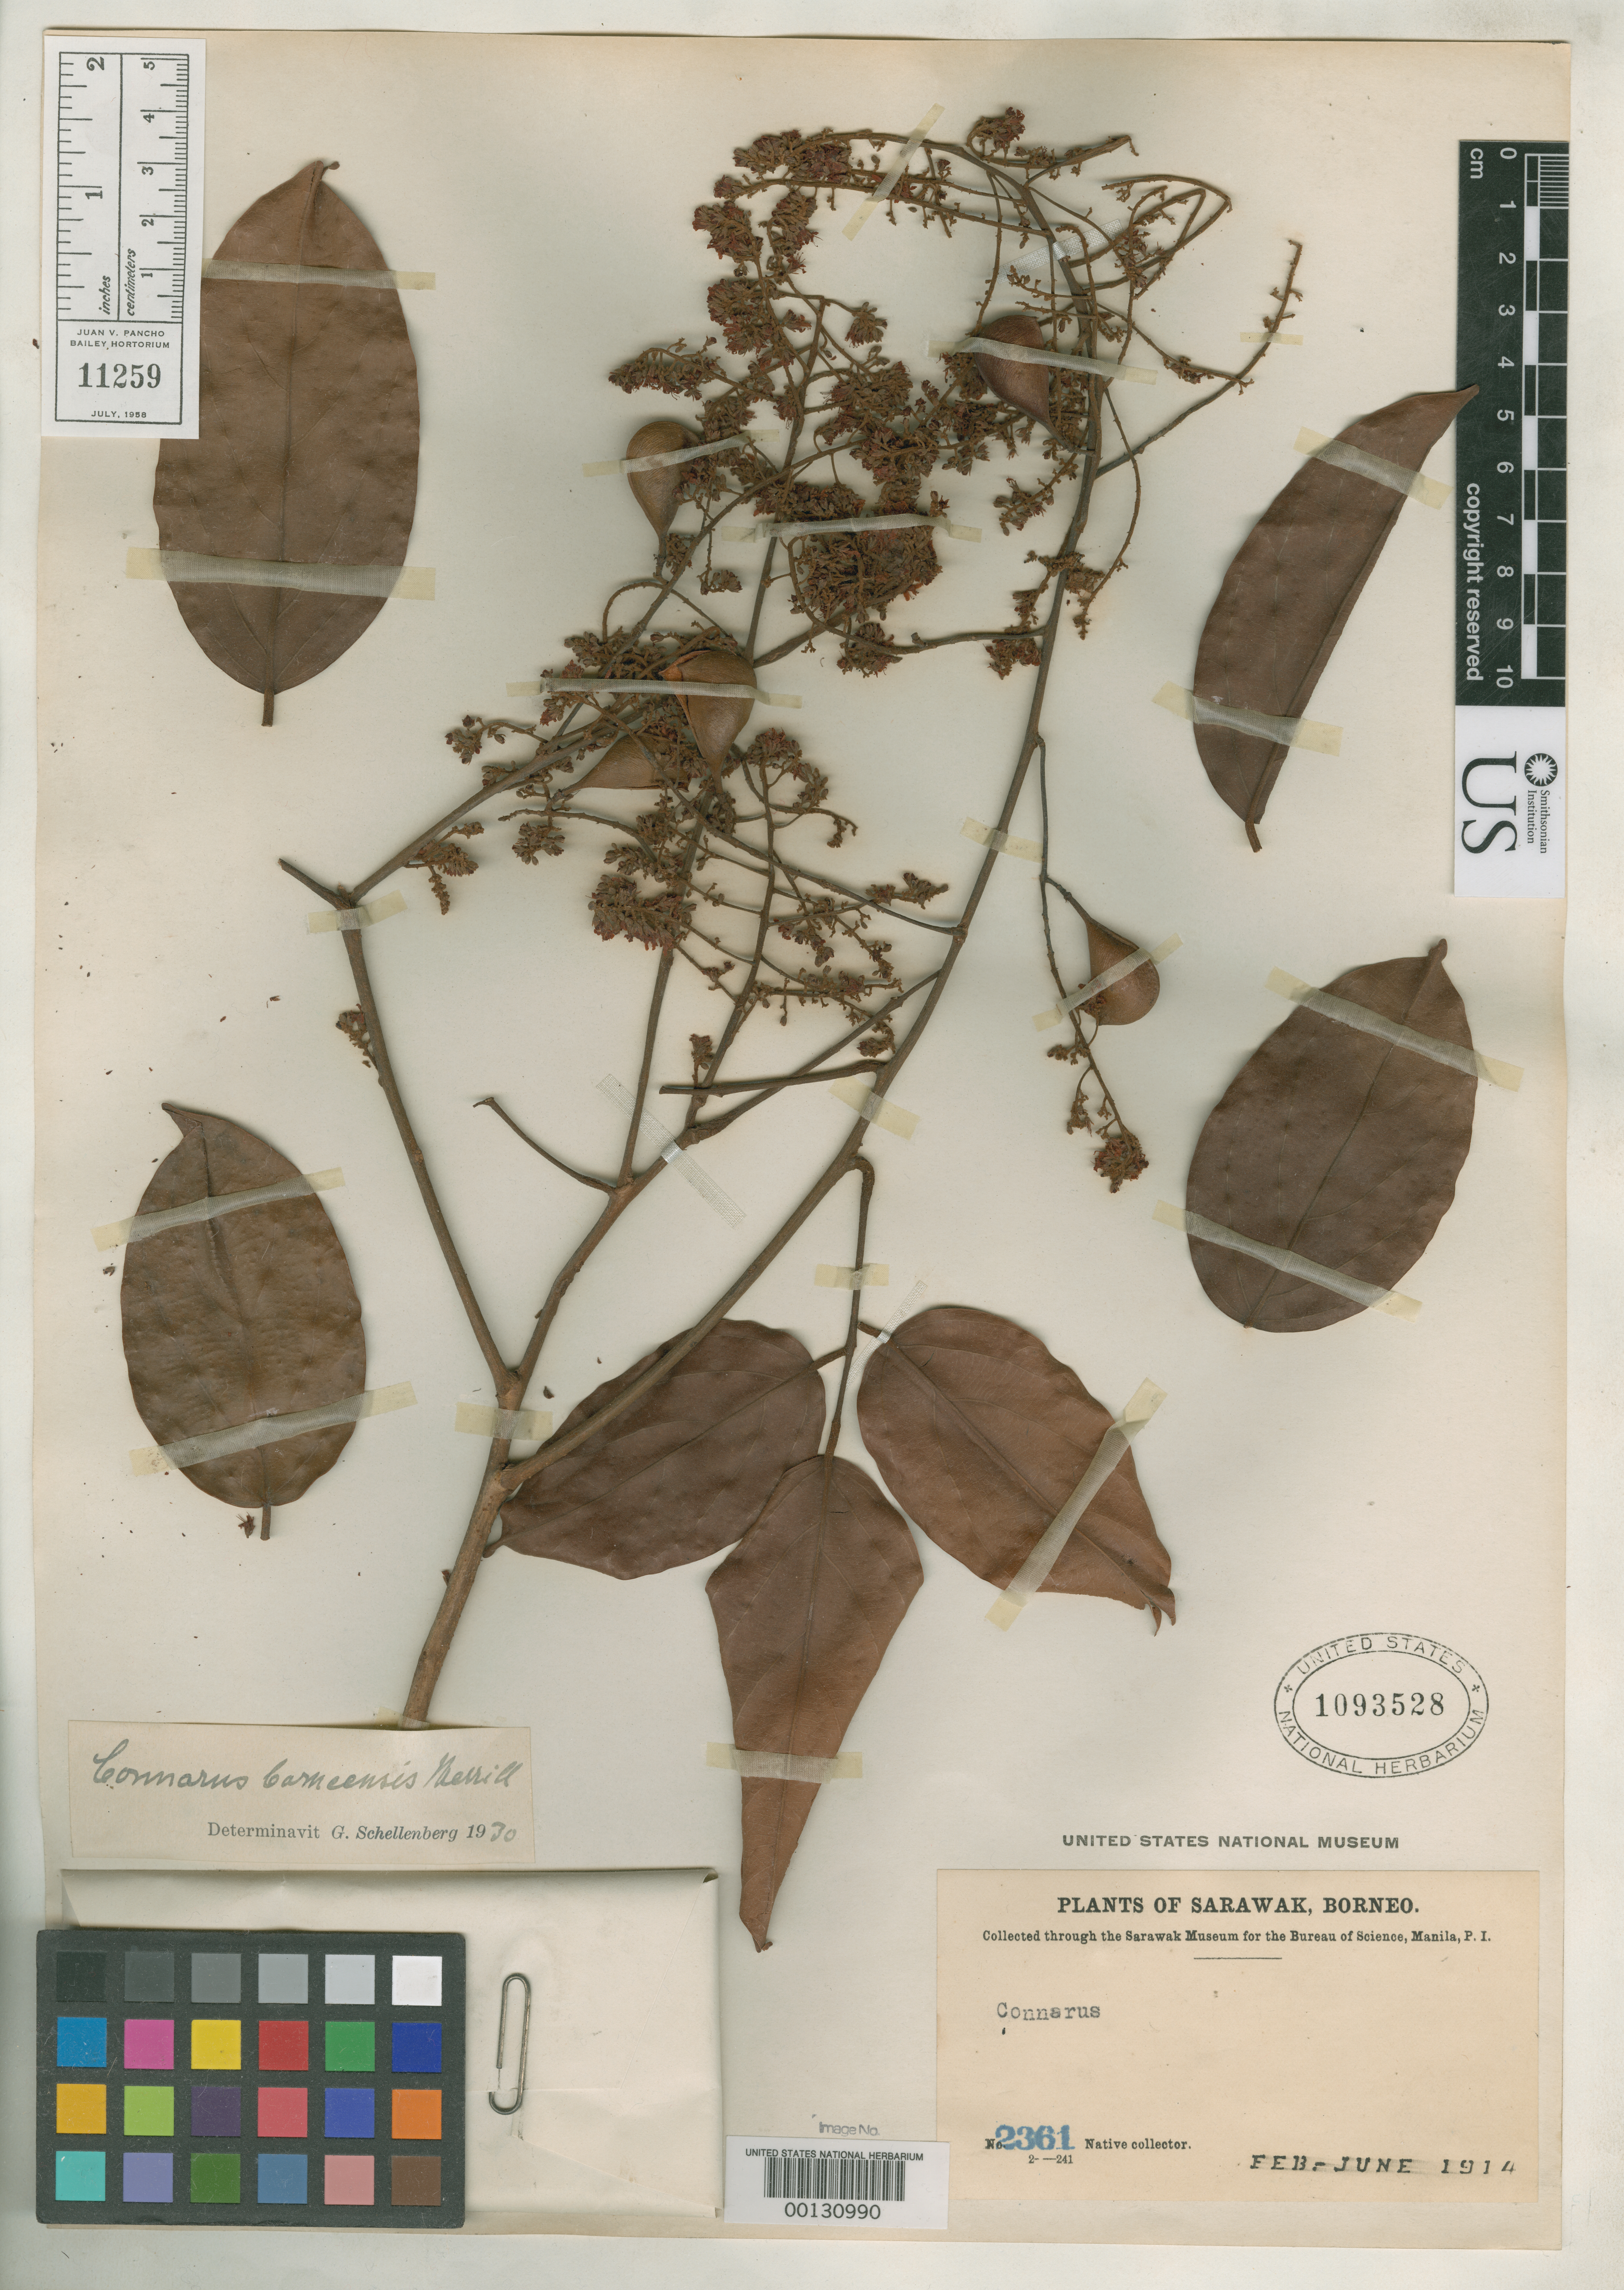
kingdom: Plantae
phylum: Tracheophyta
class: Magnoliopsida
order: Oxalidales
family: Connaraceae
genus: Connarus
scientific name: Connarus borneensis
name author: Merr.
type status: Isotype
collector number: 2361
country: Malaysia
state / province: Sarawak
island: Borneo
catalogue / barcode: US 1093528